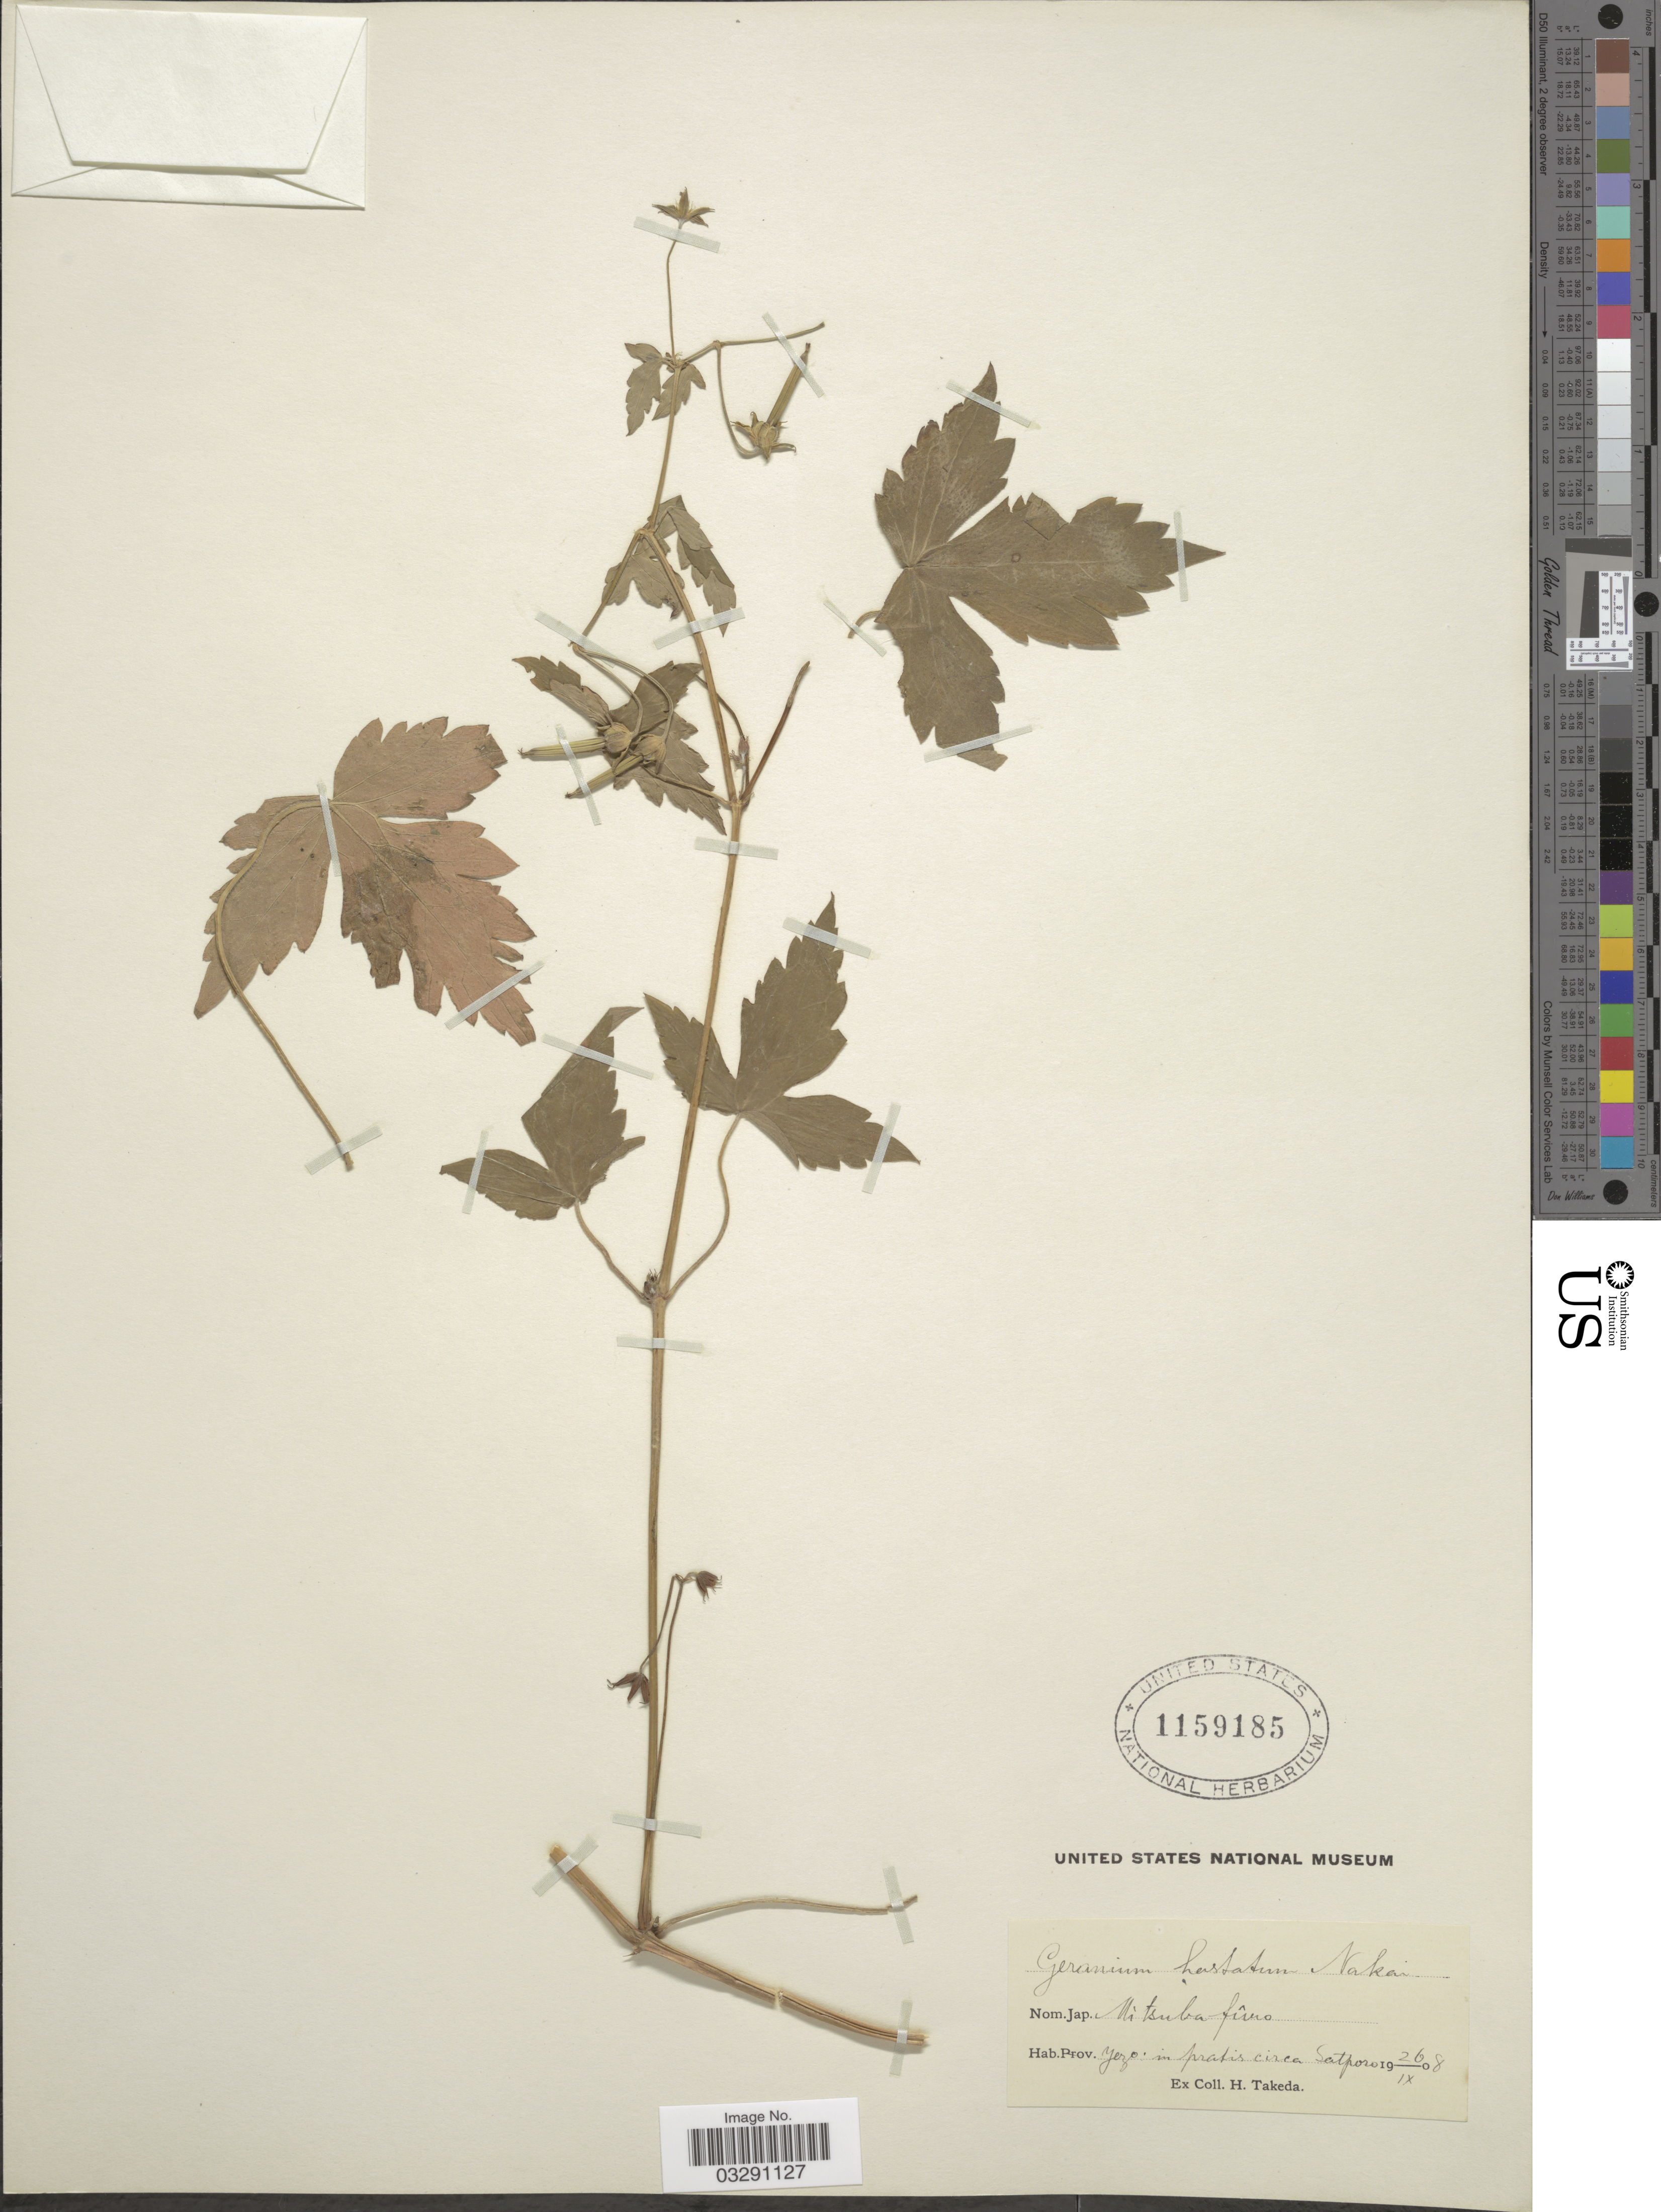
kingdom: Plantae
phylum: Tracheophyta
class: Magnoliopsida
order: Geraniales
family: Geraniaceae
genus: Geranium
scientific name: Geranium hastatum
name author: Nakai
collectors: H. Takeda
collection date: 1908-09-26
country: Japan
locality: Yezo in pratis circa Satporo.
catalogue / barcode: US 1159185